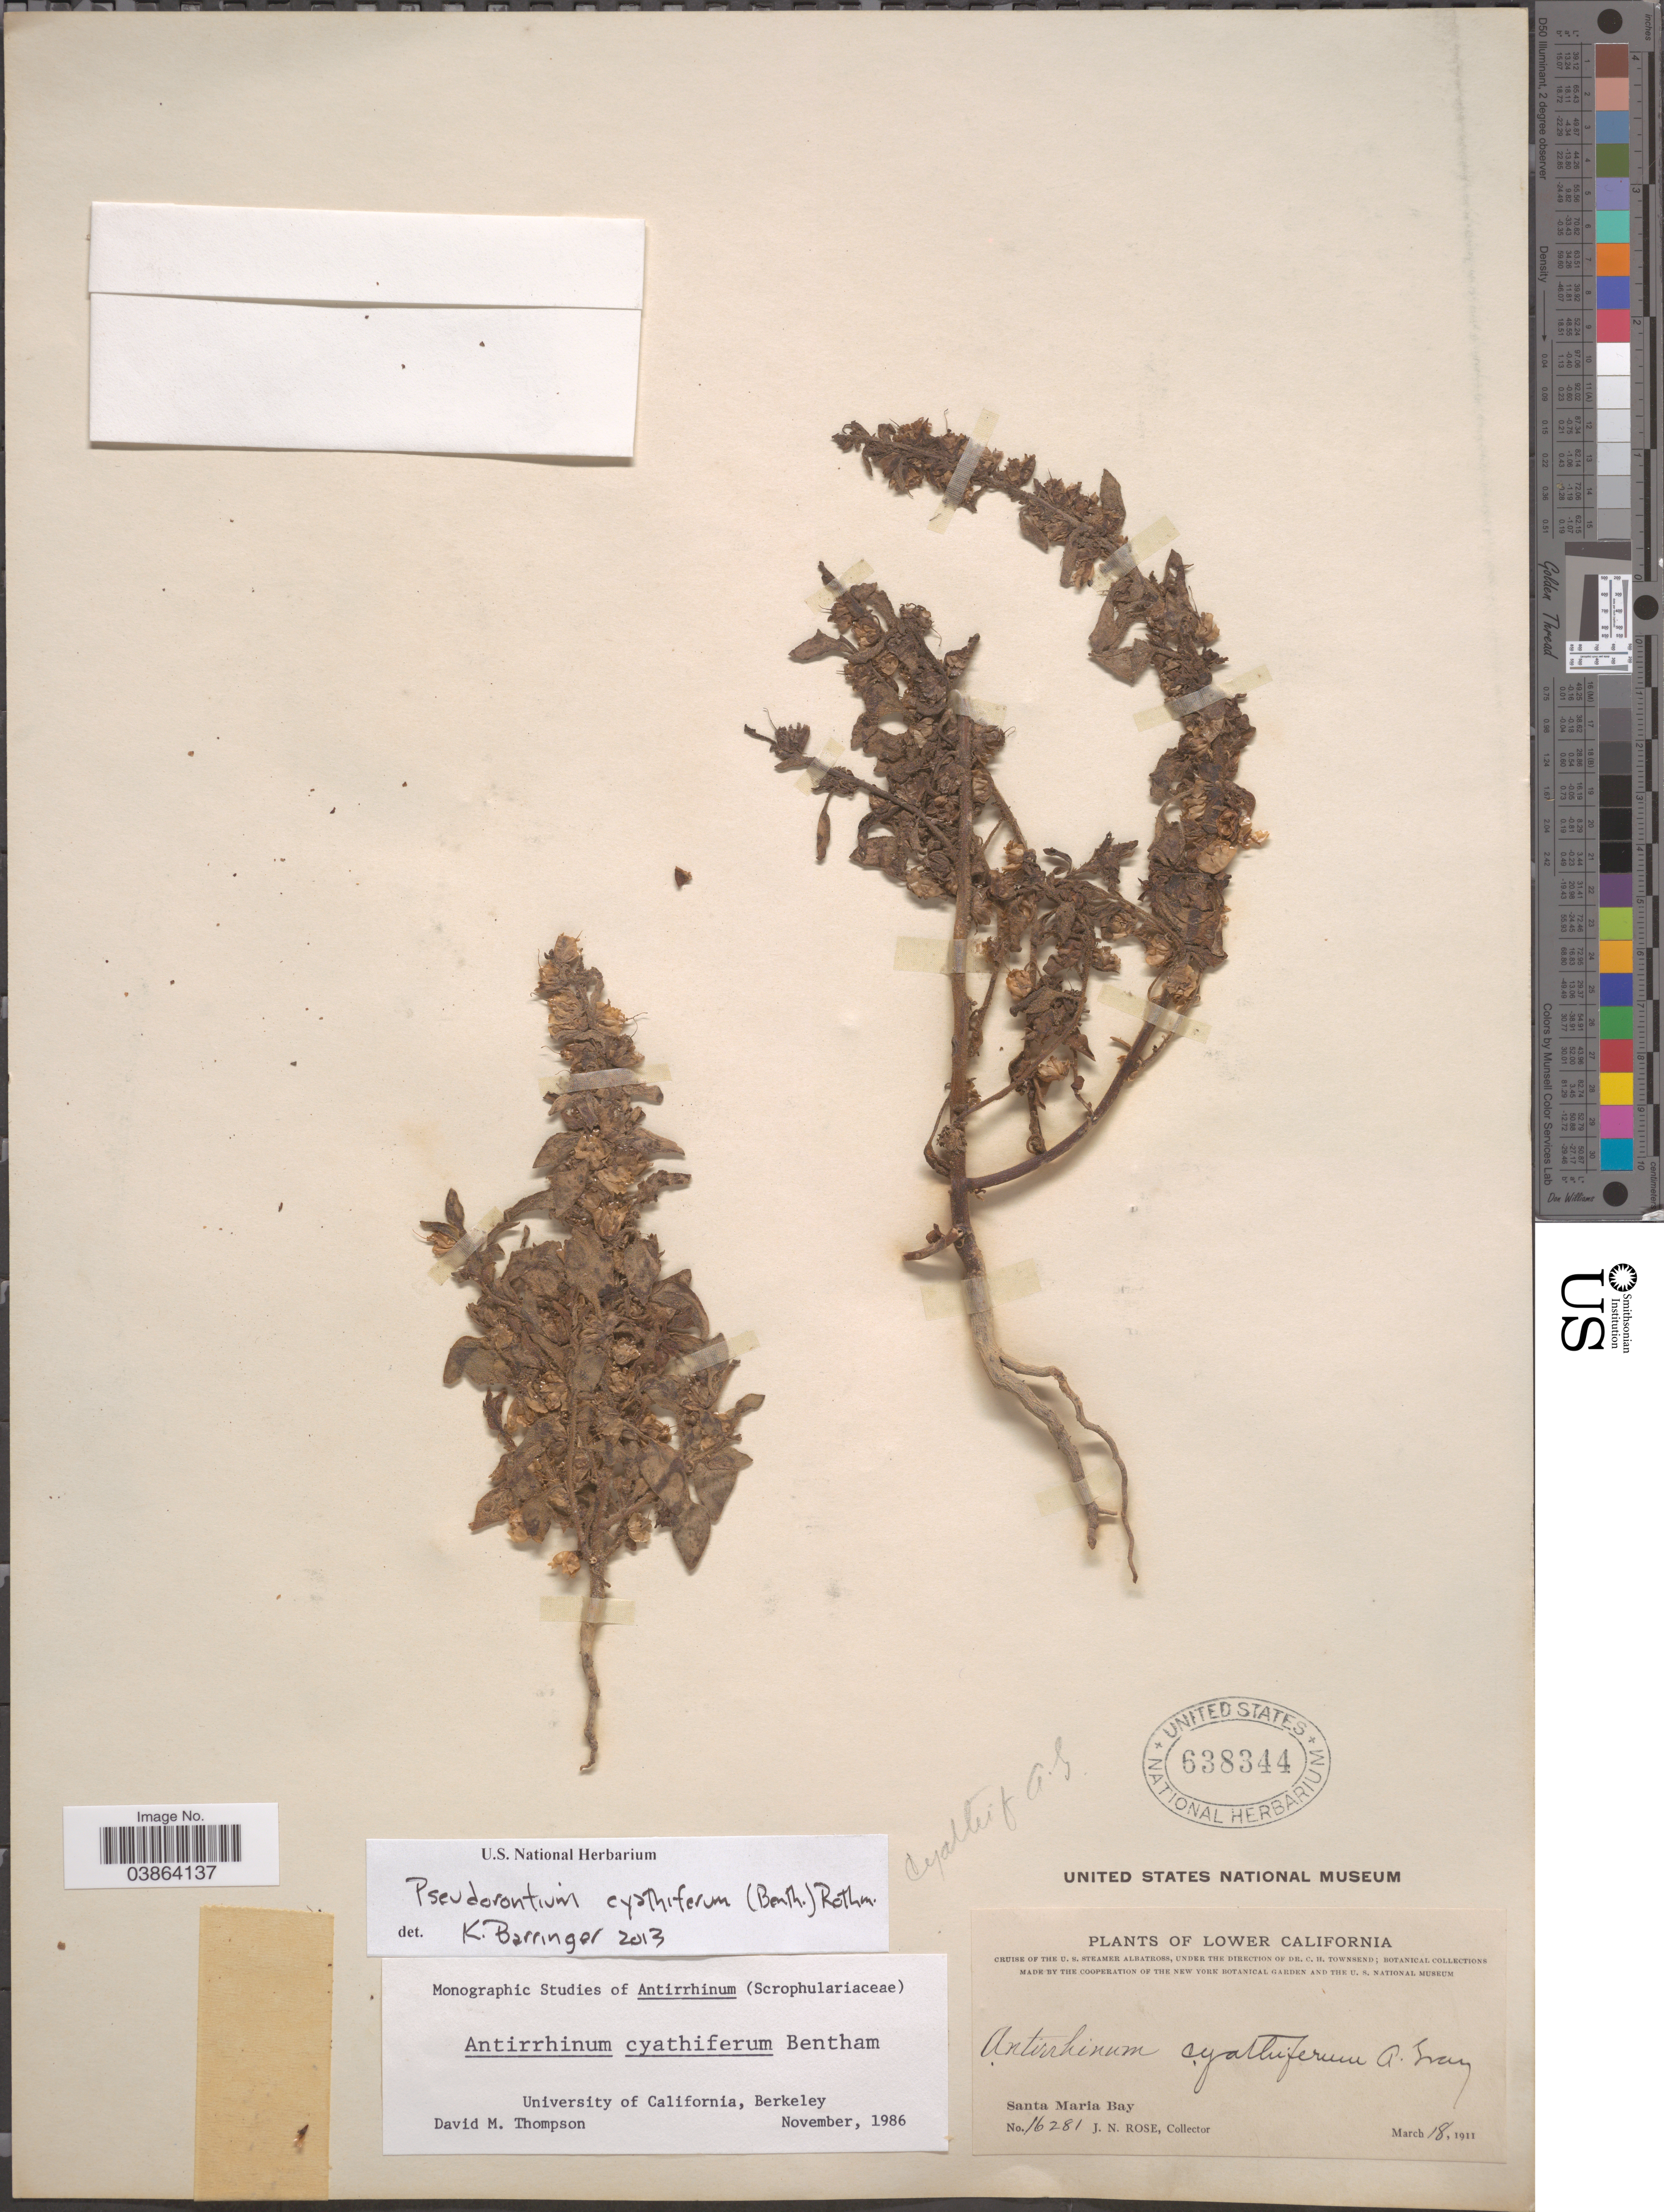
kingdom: Plantae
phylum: Tracheophyta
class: Magnoliopsida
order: Lamiales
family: Plantaginaceae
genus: Pseudorontium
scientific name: Pseudorontium cyathiferum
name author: (Benth.) Rothm.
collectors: J. N. Rose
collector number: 16281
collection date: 1911-03-18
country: Mexico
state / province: Baja California Norte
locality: Lower California. Santa Maria Bay.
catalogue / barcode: US 638344